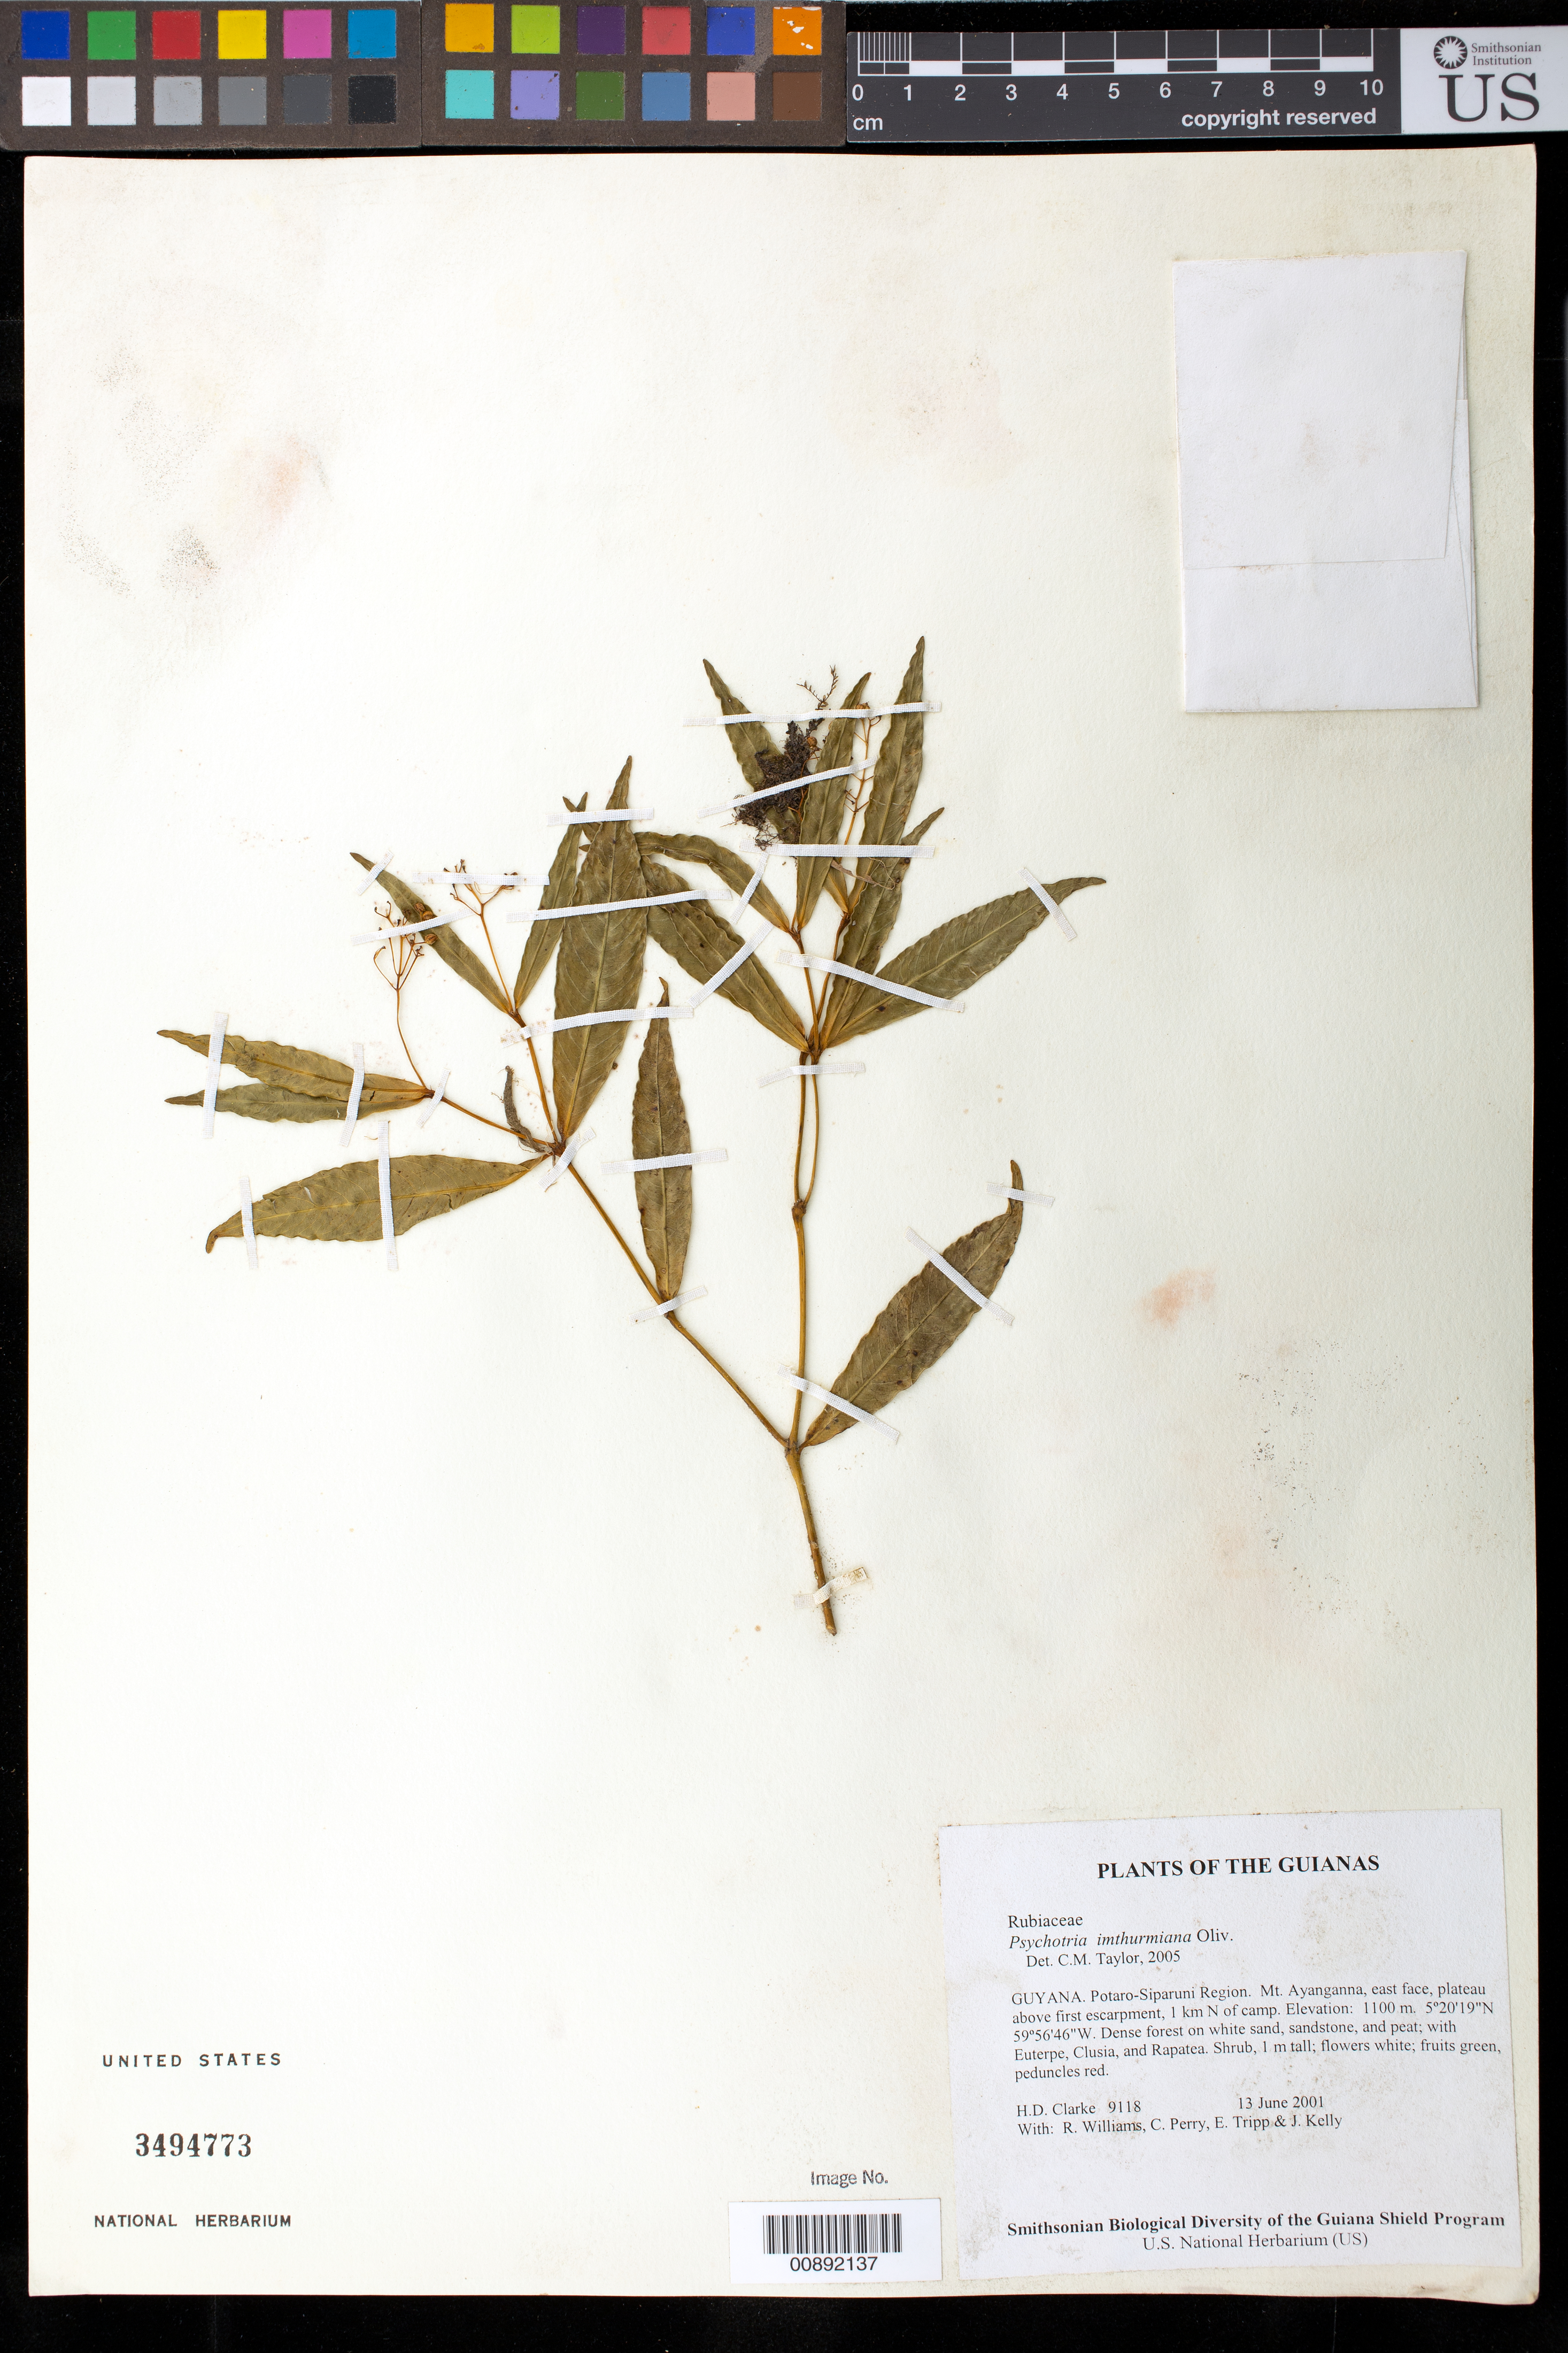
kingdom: Plantae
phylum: Tracheophyta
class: Magnoliopsida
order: Gentianales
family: Rubiaceae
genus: Palicourea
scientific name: Palicourea imthurniana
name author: (Oliv.) Delprete & J.H. Kirkbr.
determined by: Kirkbride, J. H., Jr.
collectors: H. D. Clarke, R. Williams, C. Perry, E. Tripp & J. Kelly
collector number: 9118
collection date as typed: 13 June 2001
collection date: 2001-06-13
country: Guyana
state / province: Potaro-Siparuni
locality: Mt. Ayanganna, east face, plateau above first escarpment, 1 km N of camp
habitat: Dense forest on white sand, sandstone, and peat; with Euterpe, Clusia, and Rapatea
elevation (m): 1100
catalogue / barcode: US 3494773